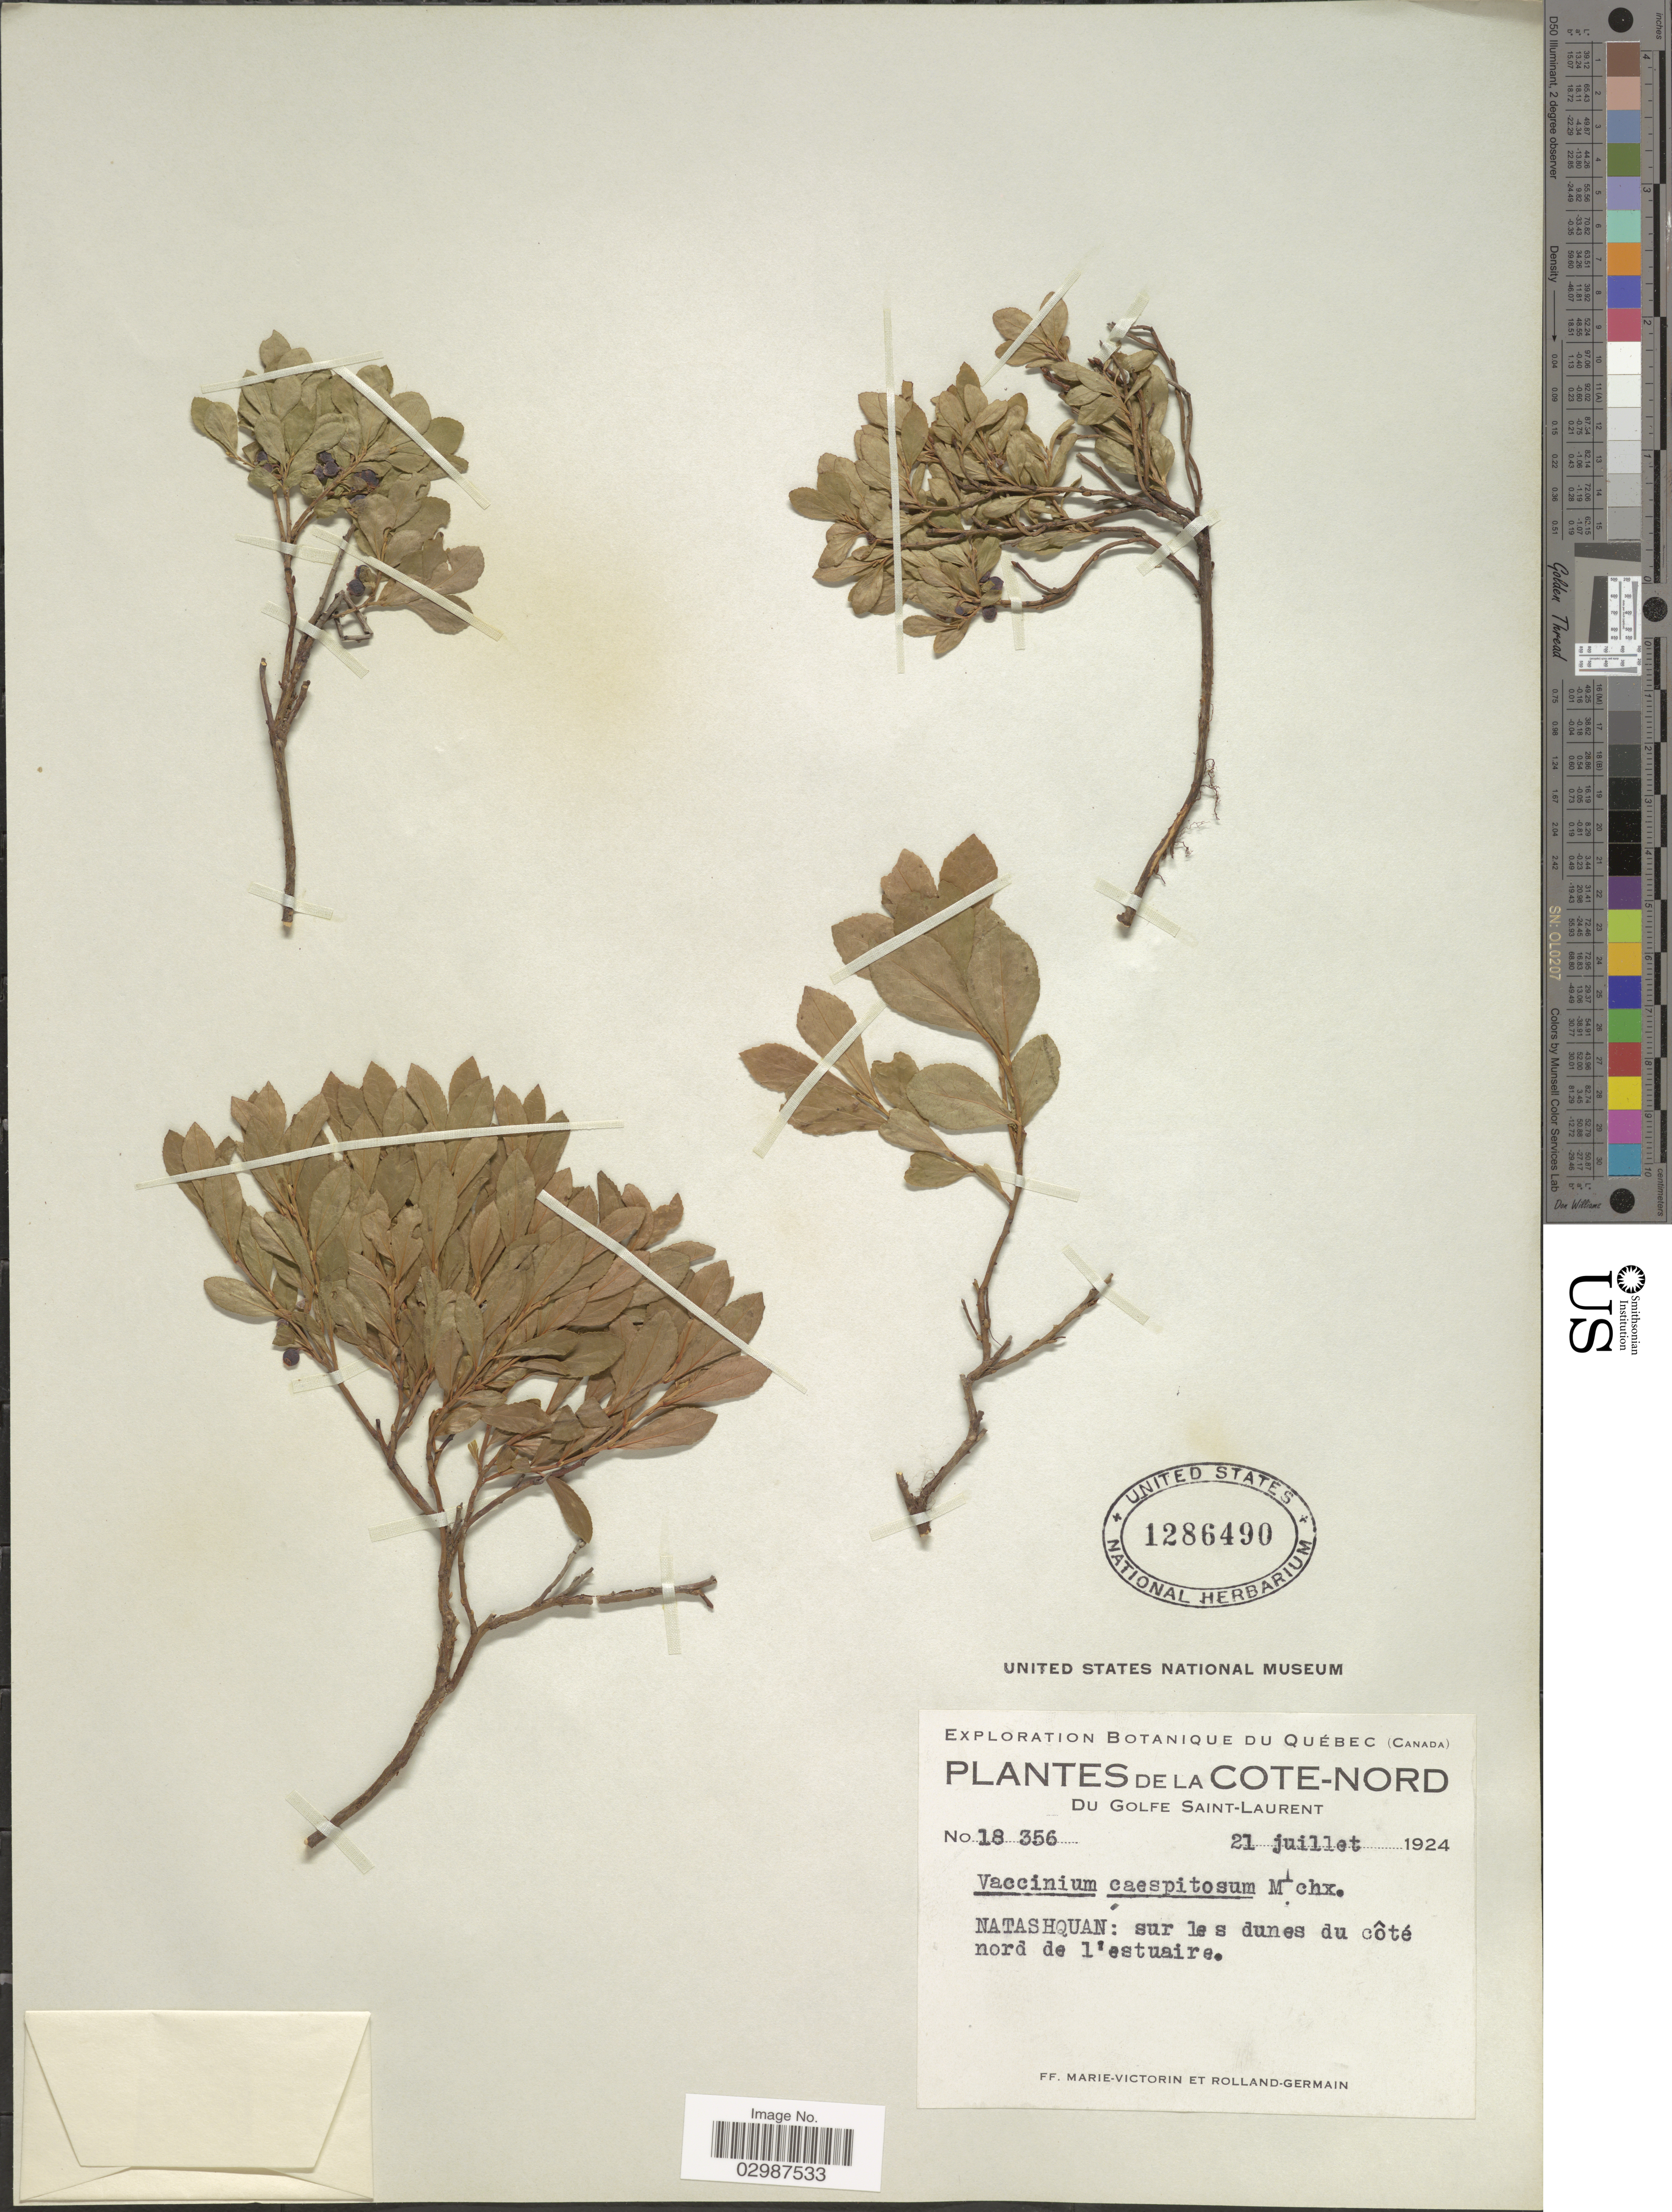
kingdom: Plantae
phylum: Tracheophyta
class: Magnoliopsida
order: Ericales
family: Ericaceae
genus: Vaccinium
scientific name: Vaccinium caespitosum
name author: Michx.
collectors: F. Marie-Victorin & Rolland-Germain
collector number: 18356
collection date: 1924-07-21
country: Canada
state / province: Quebec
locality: Cote-Nord. Du Golfe Saint-Laurent. Natashquan: sur les dunes du côté nord de l'estuaire.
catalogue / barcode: US 1286490